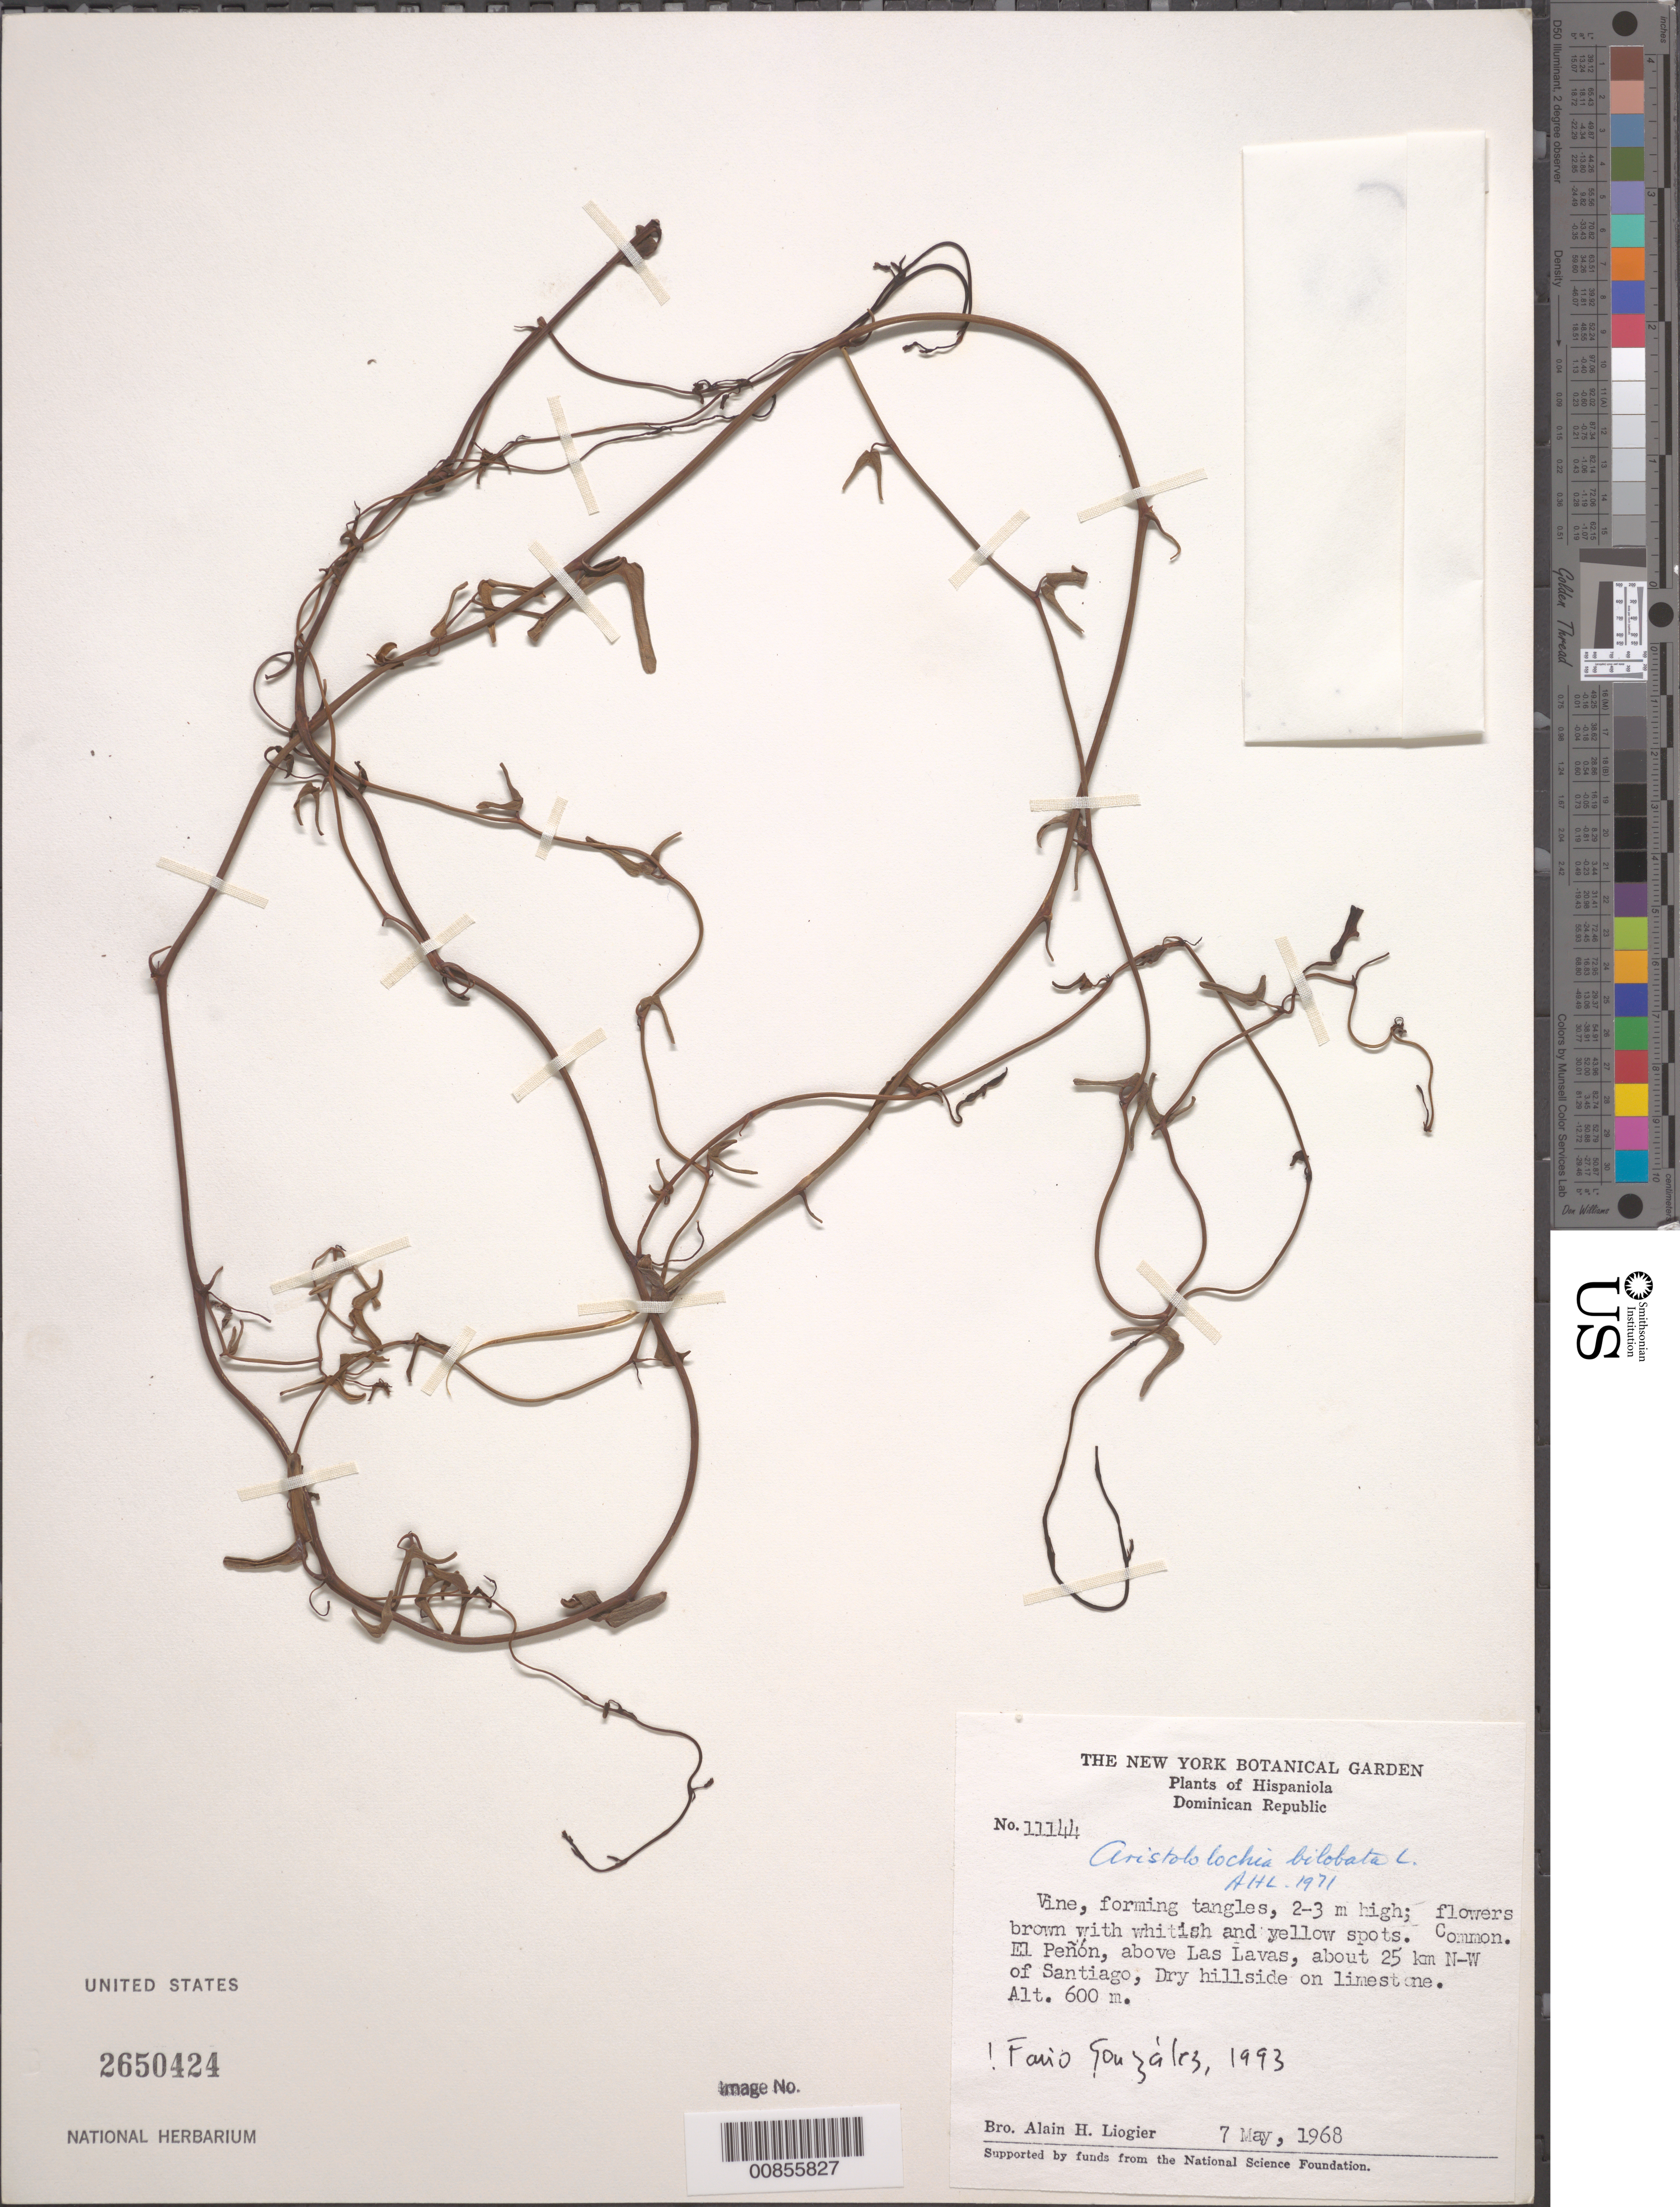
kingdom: Plantae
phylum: Tracheophyta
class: Magnoliopsida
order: Piperales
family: Aristolochiaceae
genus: Aristolochia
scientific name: Aristolochia bilobata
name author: L.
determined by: González, F., (COL), Universidad Nacional de Colombia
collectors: A. H. Liogier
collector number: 11144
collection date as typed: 07 May 1968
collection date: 1968-05-07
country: Dominican Republic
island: Hispaniola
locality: El Peñon, above Las Lavas, about 25 km N-W of Santiago.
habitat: Dry hillside on limestone.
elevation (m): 600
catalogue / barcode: US 2650424